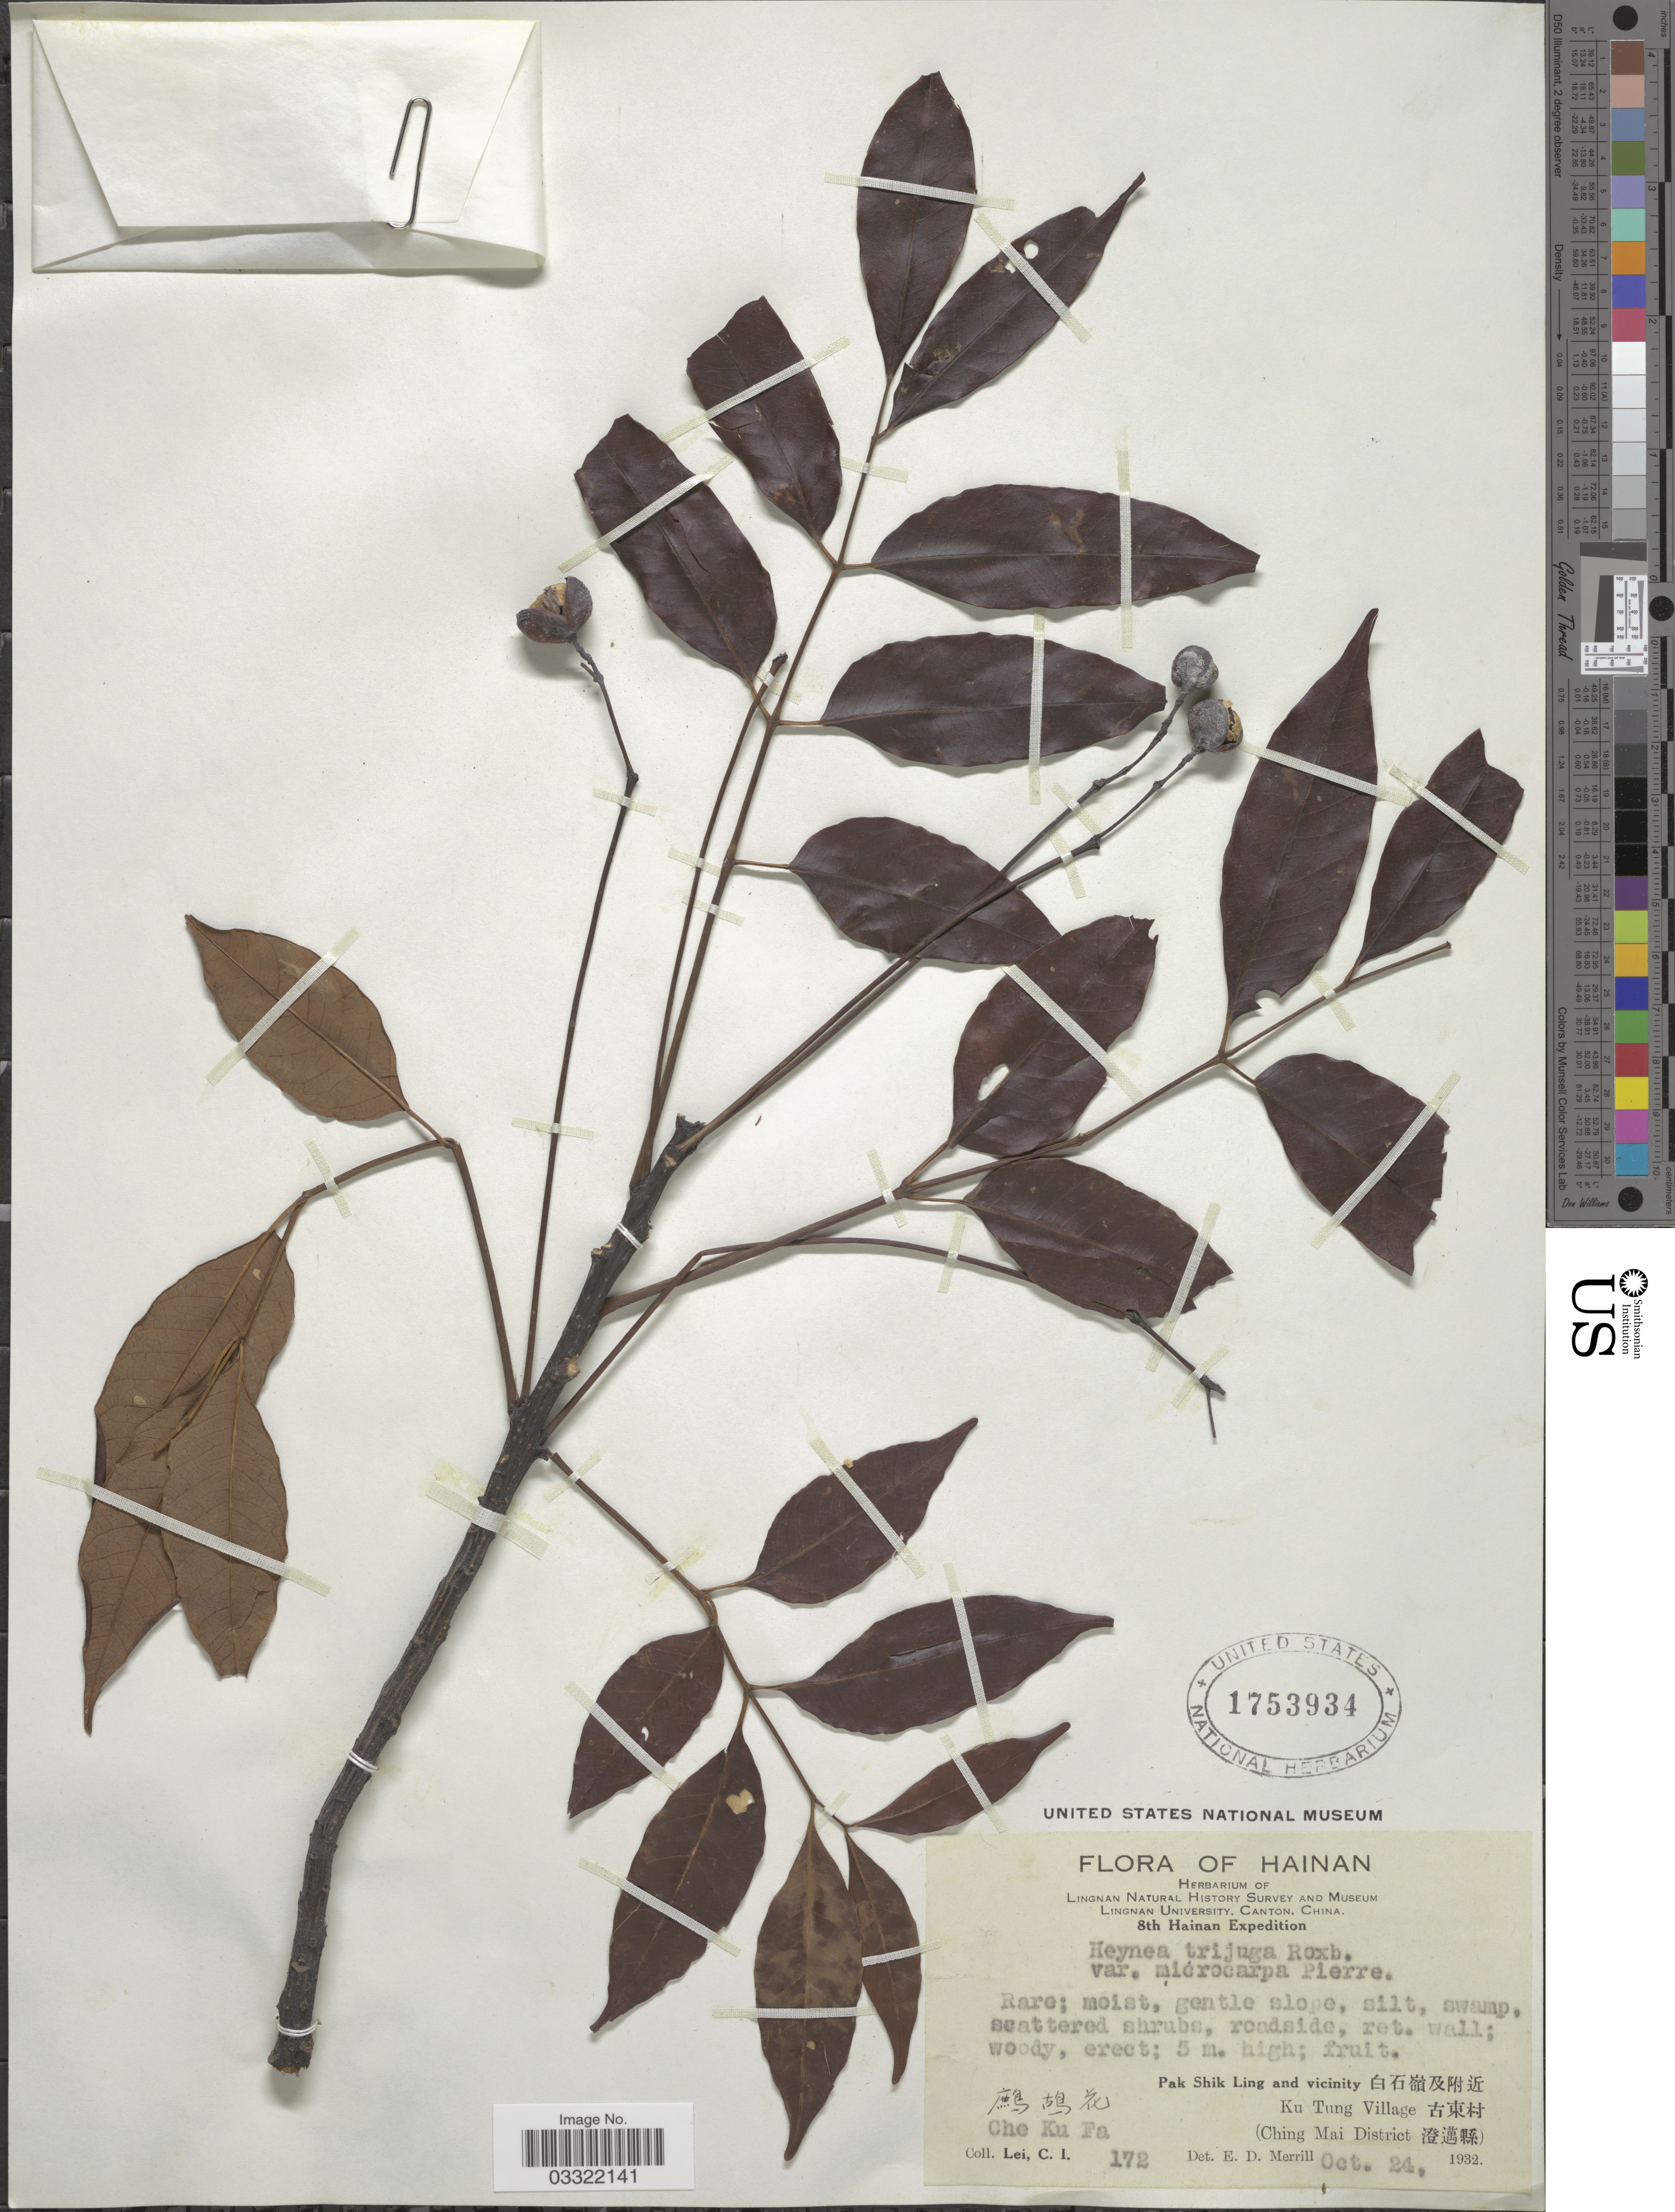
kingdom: Plantae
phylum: Tracheophyta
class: Magnoliopsida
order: Sapindales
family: Meliaceae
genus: Heynea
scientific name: Heynea trijuga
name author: Roxb.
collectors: C. I. Lei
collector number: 172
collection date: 1932-10-24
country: China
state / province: Hainan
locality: Ching Mai District. Che Ku Fa.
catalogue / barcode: US 1753934